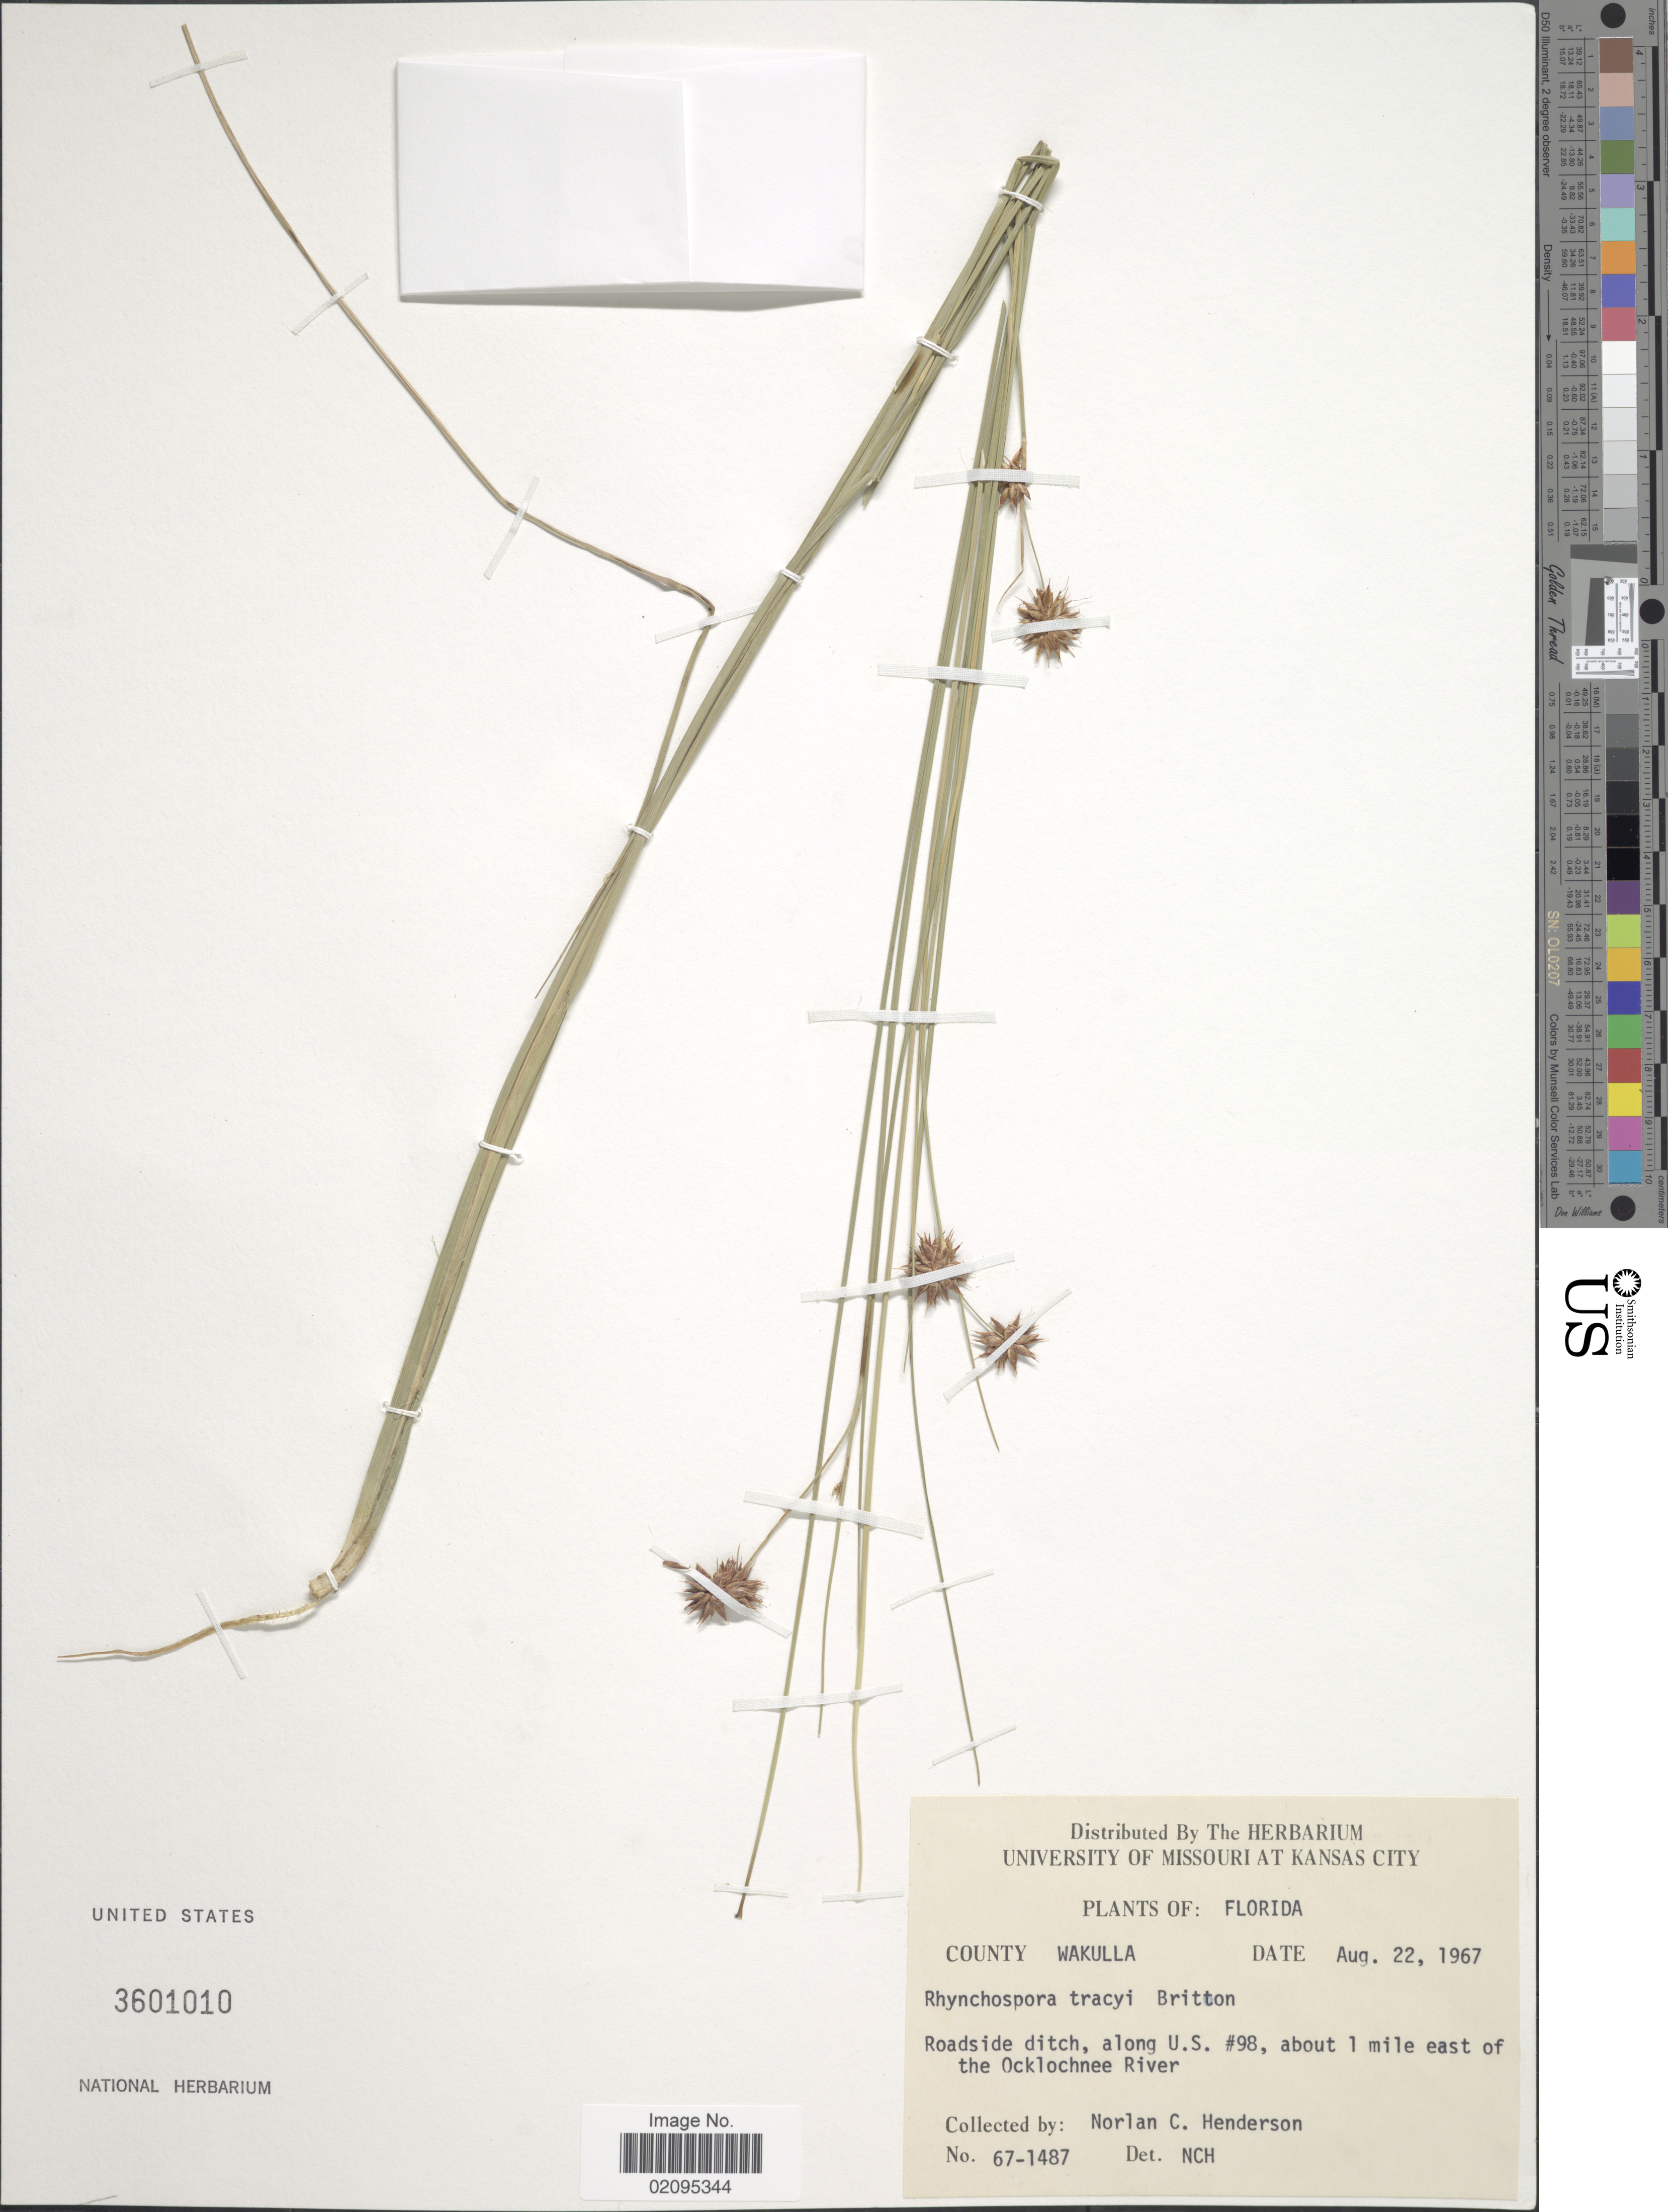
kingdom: Plantae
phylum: Tracheophyta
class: Liliopsida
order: Poales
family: Cyperaceae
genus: Rhynchospora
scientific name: Rhynchospora tracyi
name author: Britton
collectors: N. C. Henderson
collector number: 67-1487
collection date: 1967-08-22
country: United States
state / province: Florida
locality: Wakulla County, Roadside ditch, along U.S. #98, about 1 mile east of the Ocklochnee River.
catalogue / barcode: US 3601010